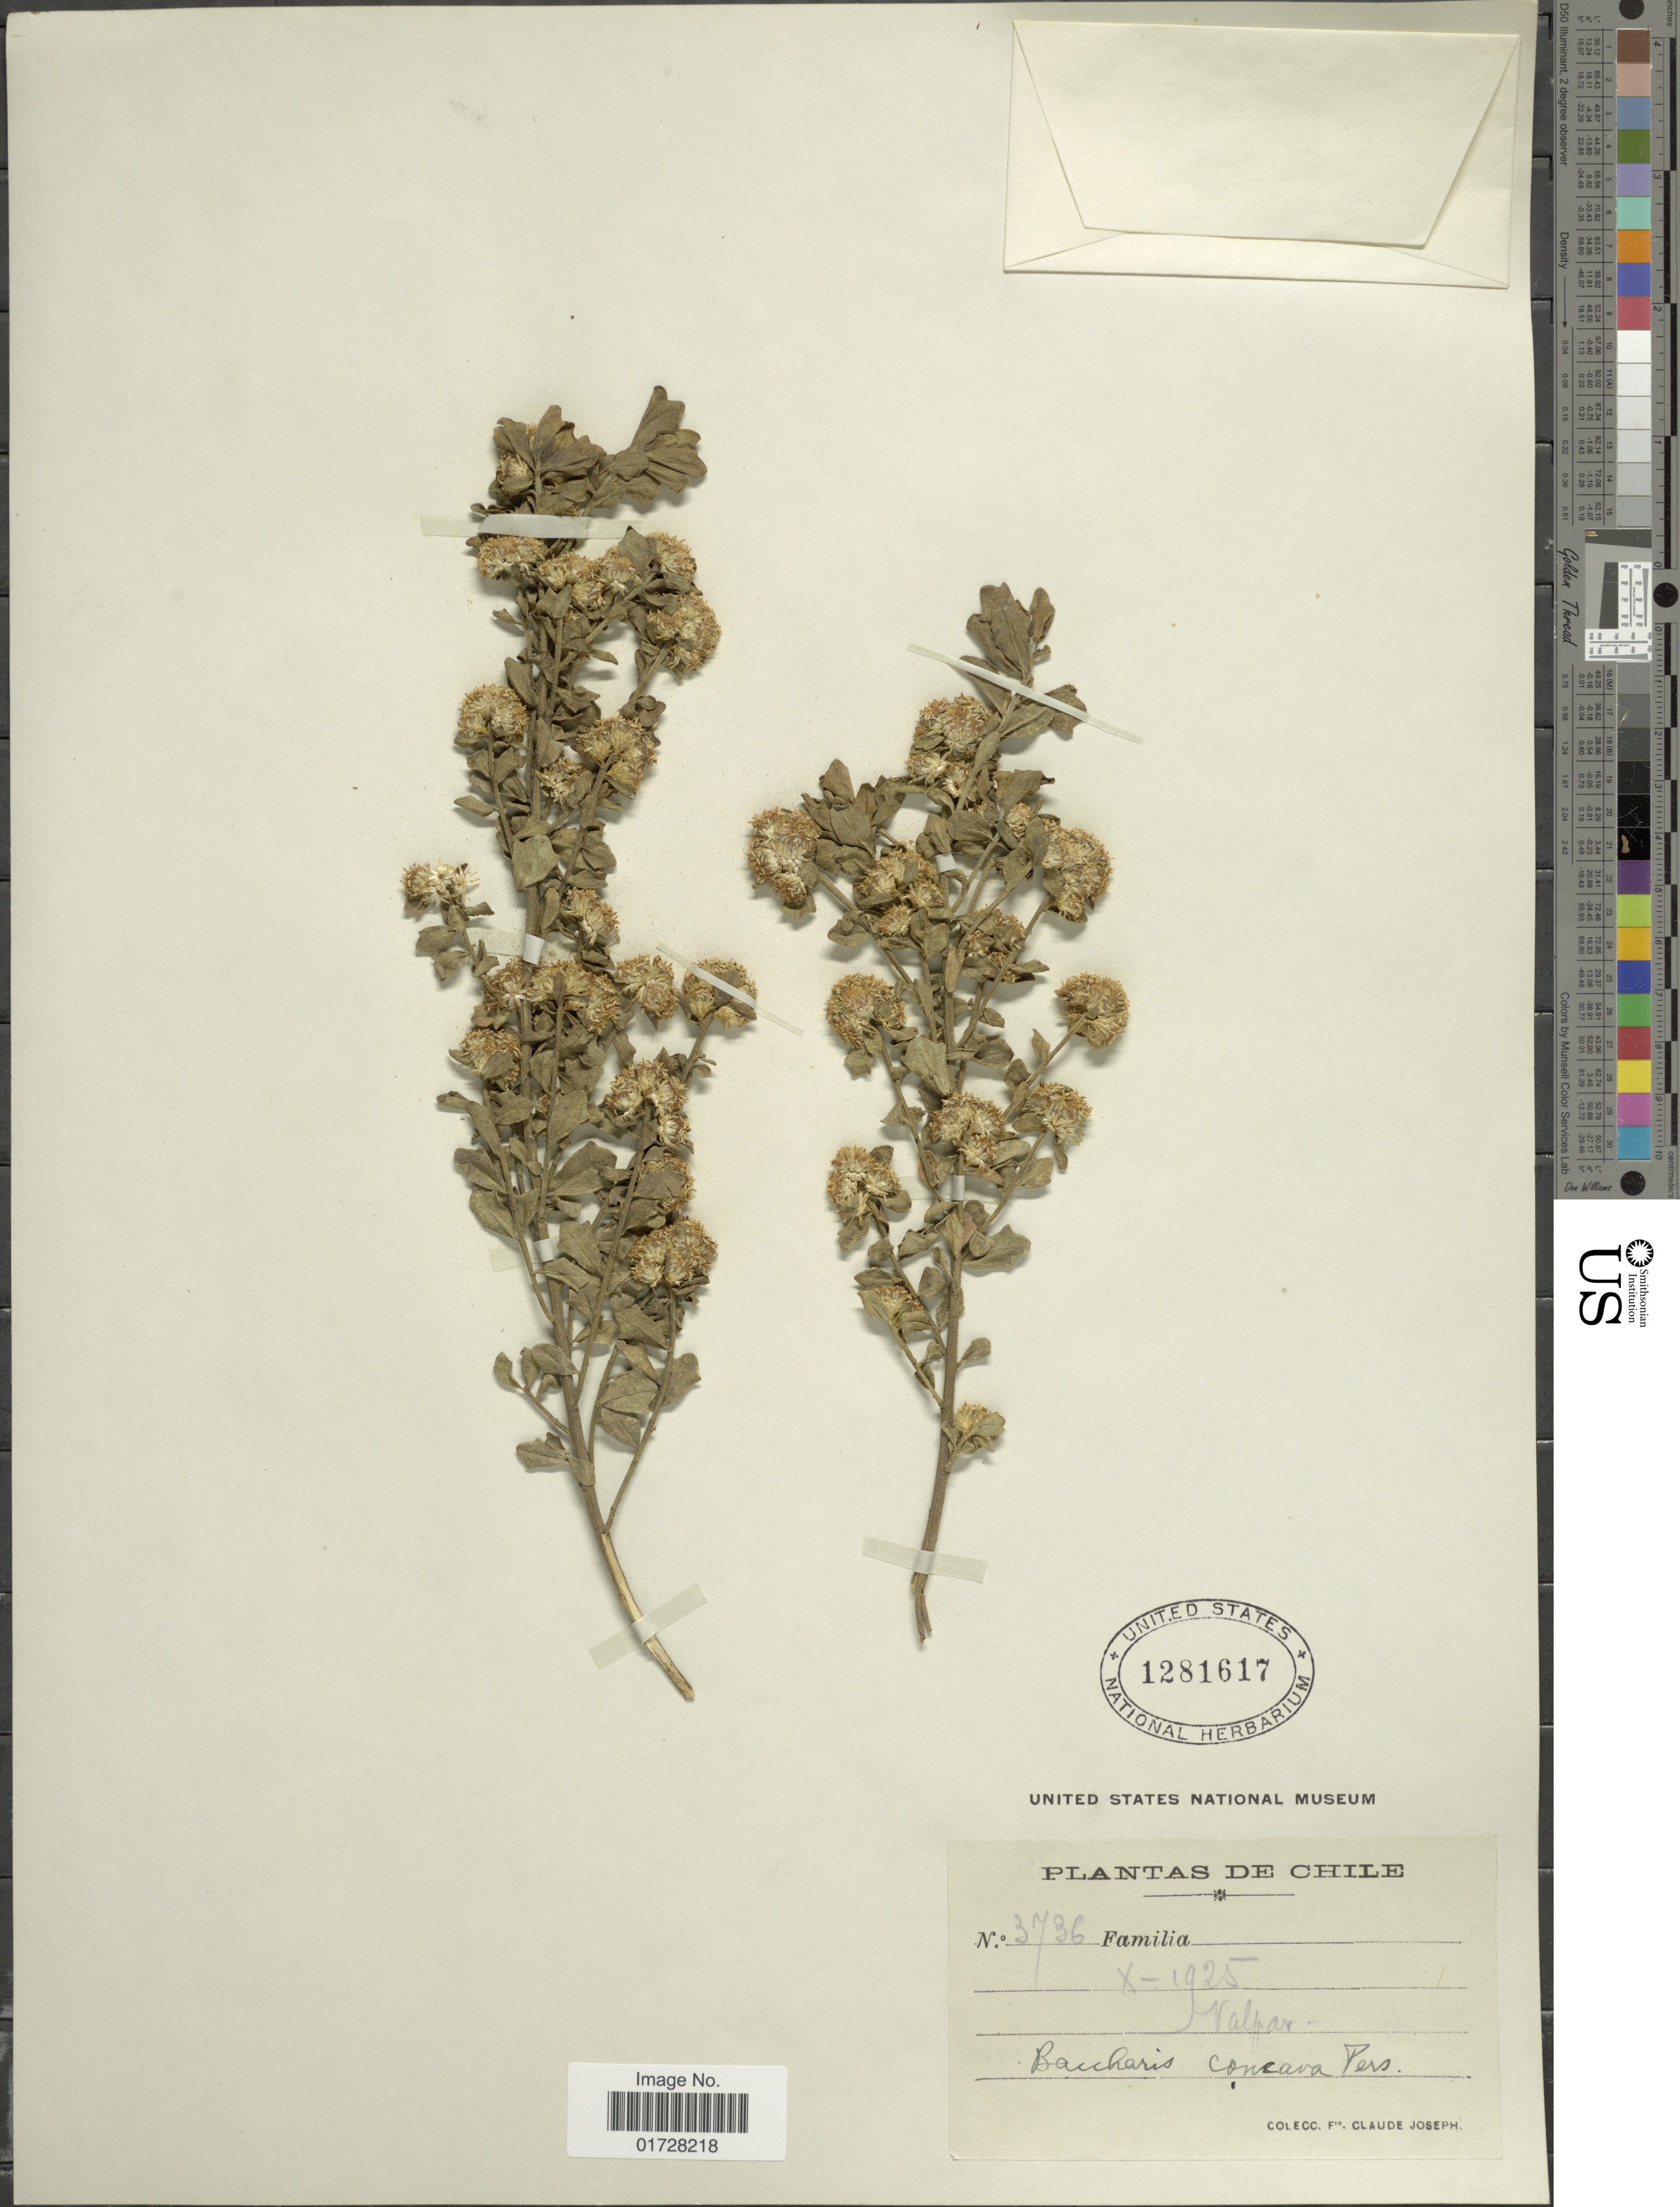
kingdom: Plantae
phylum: Tracheophyta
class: Magnoliopsida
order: Asterales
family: Asteraceae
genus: Baccharis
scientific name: Baccharis patagonica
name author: Hook. & Arn.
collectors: Bro. Claude-Joseph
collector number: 3736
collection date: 1925-10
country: Chile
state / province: Valparaíso (V)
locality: Valpar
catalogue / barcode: US 1281617